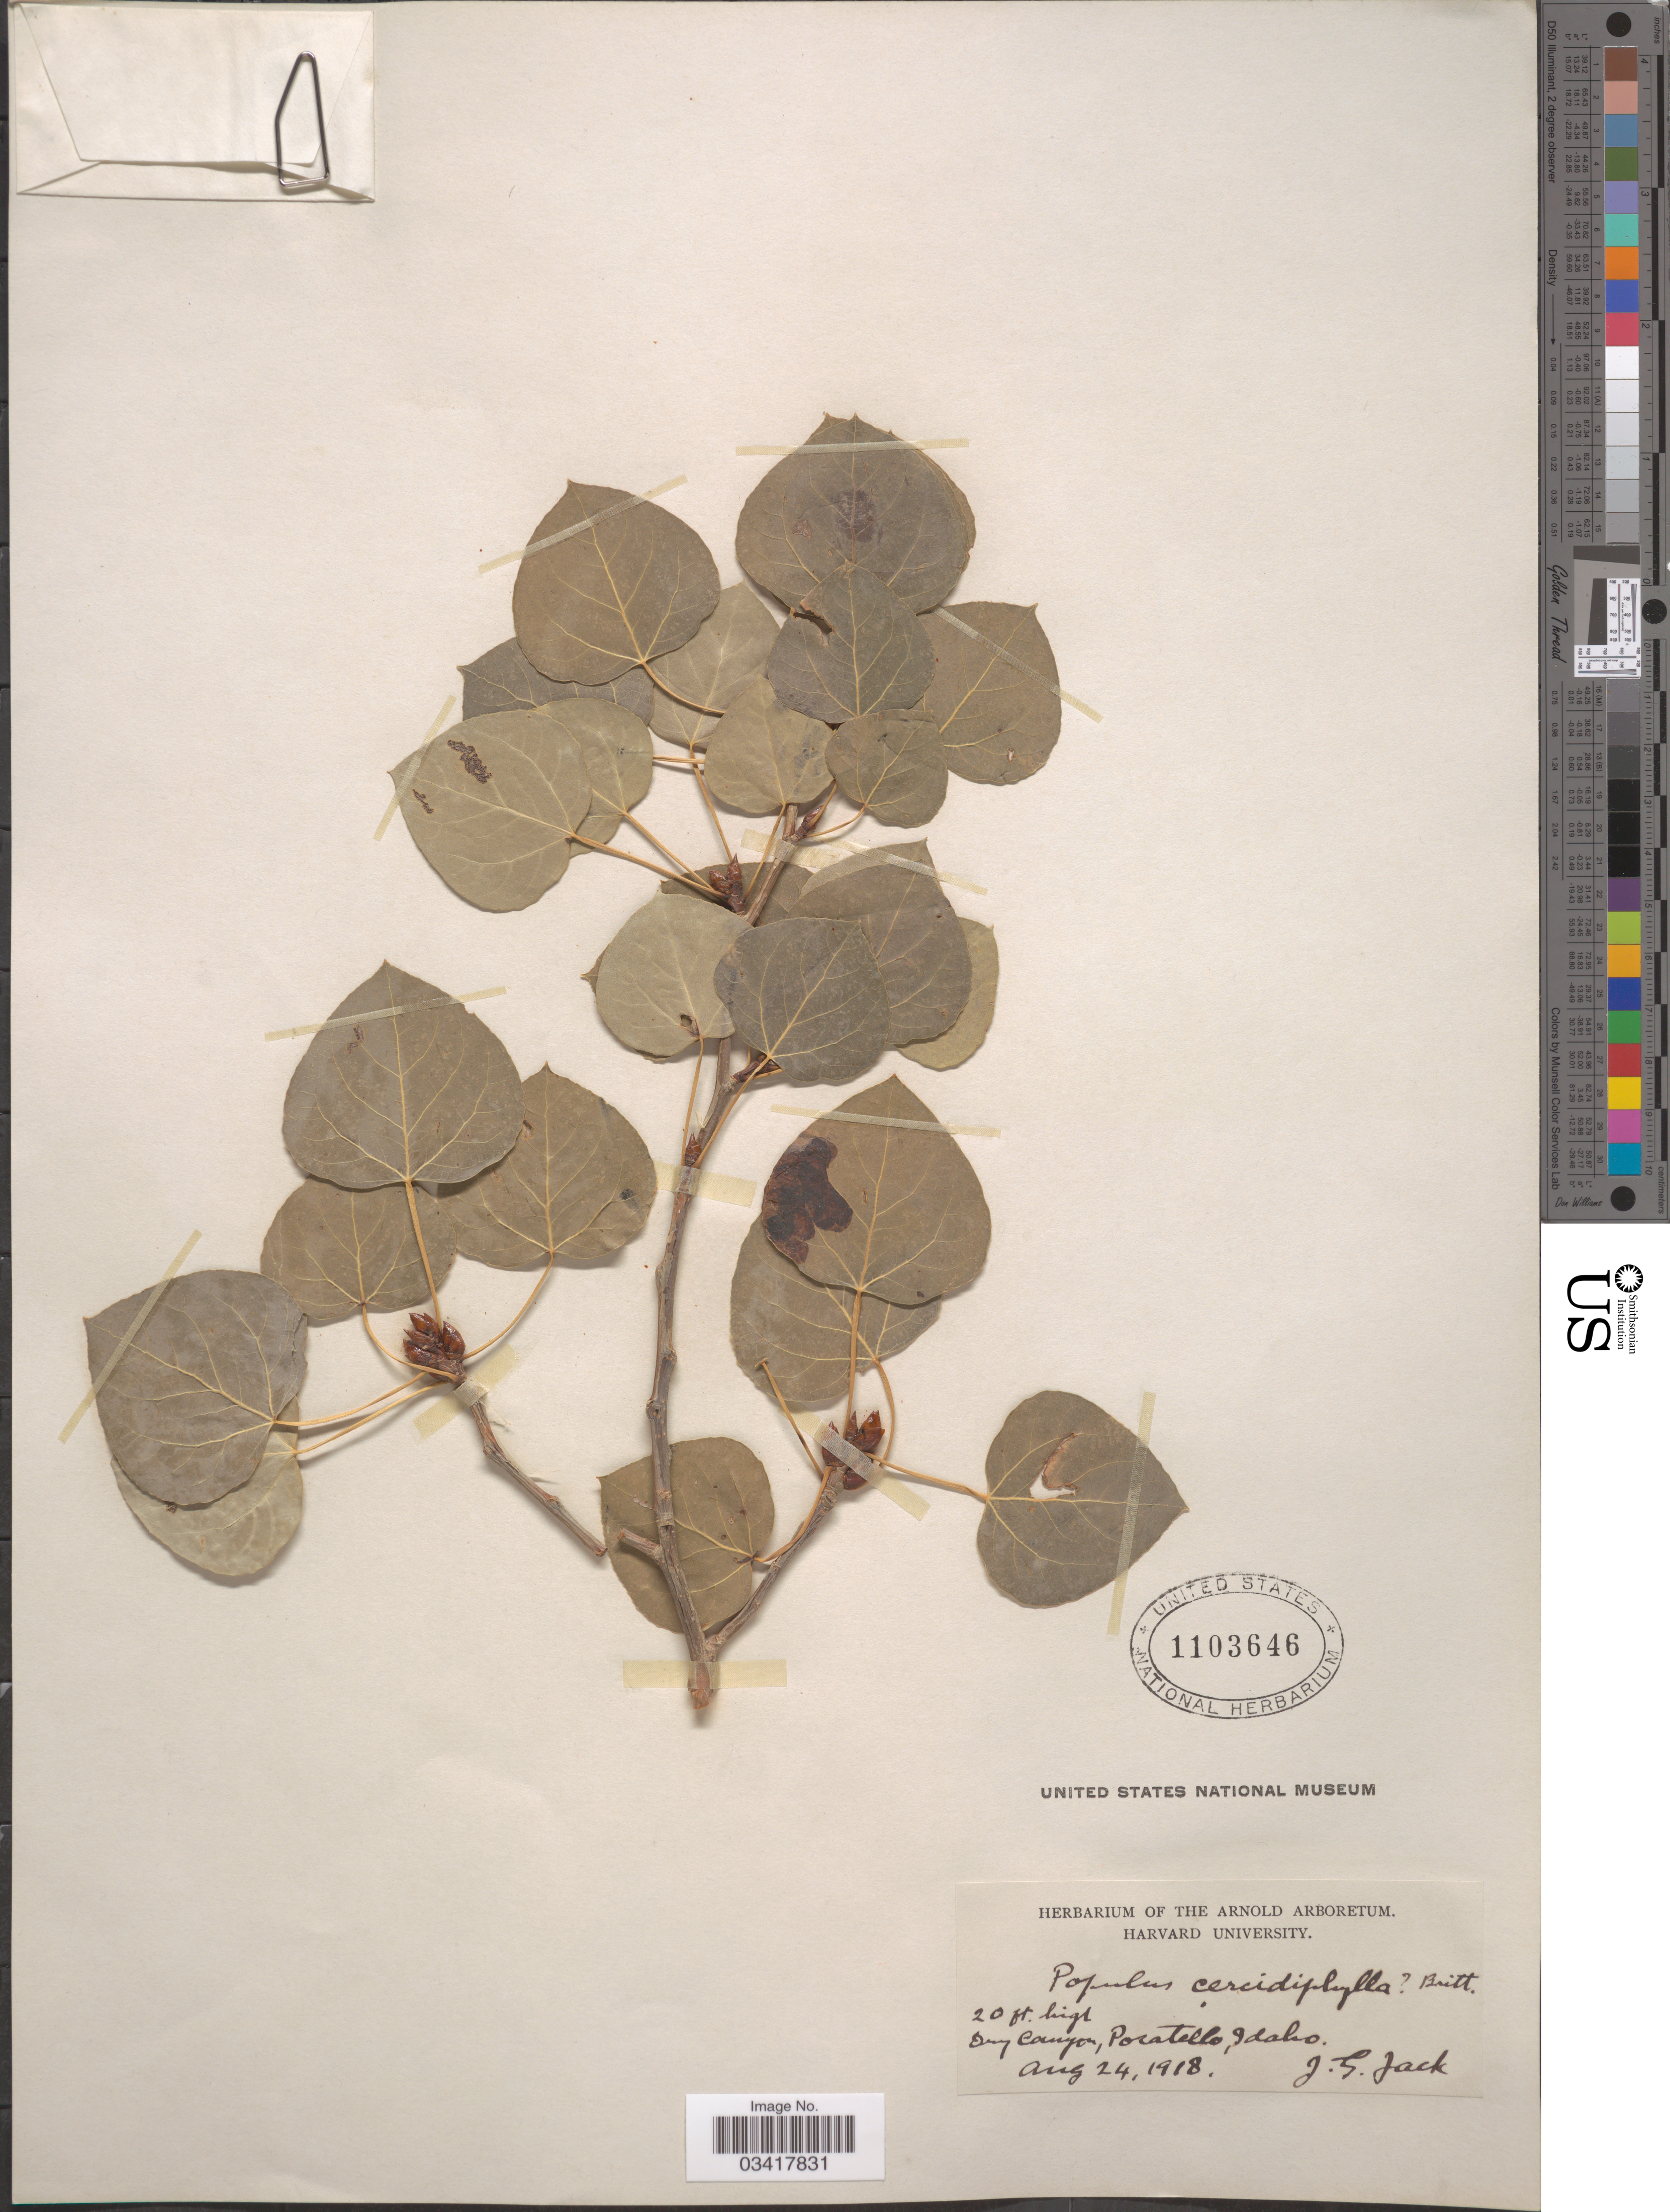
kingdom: Plantae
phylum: Tracheophyta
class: Magnoliopsida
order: Malpighiales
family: Salicaceae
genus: Populus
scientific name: Populus tremuloides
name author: Michx.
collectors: J. G. Jack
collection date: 1918-08-24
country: United States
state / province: Idaho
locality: Dry canyon, Pocatello.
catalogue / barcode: US 1103646